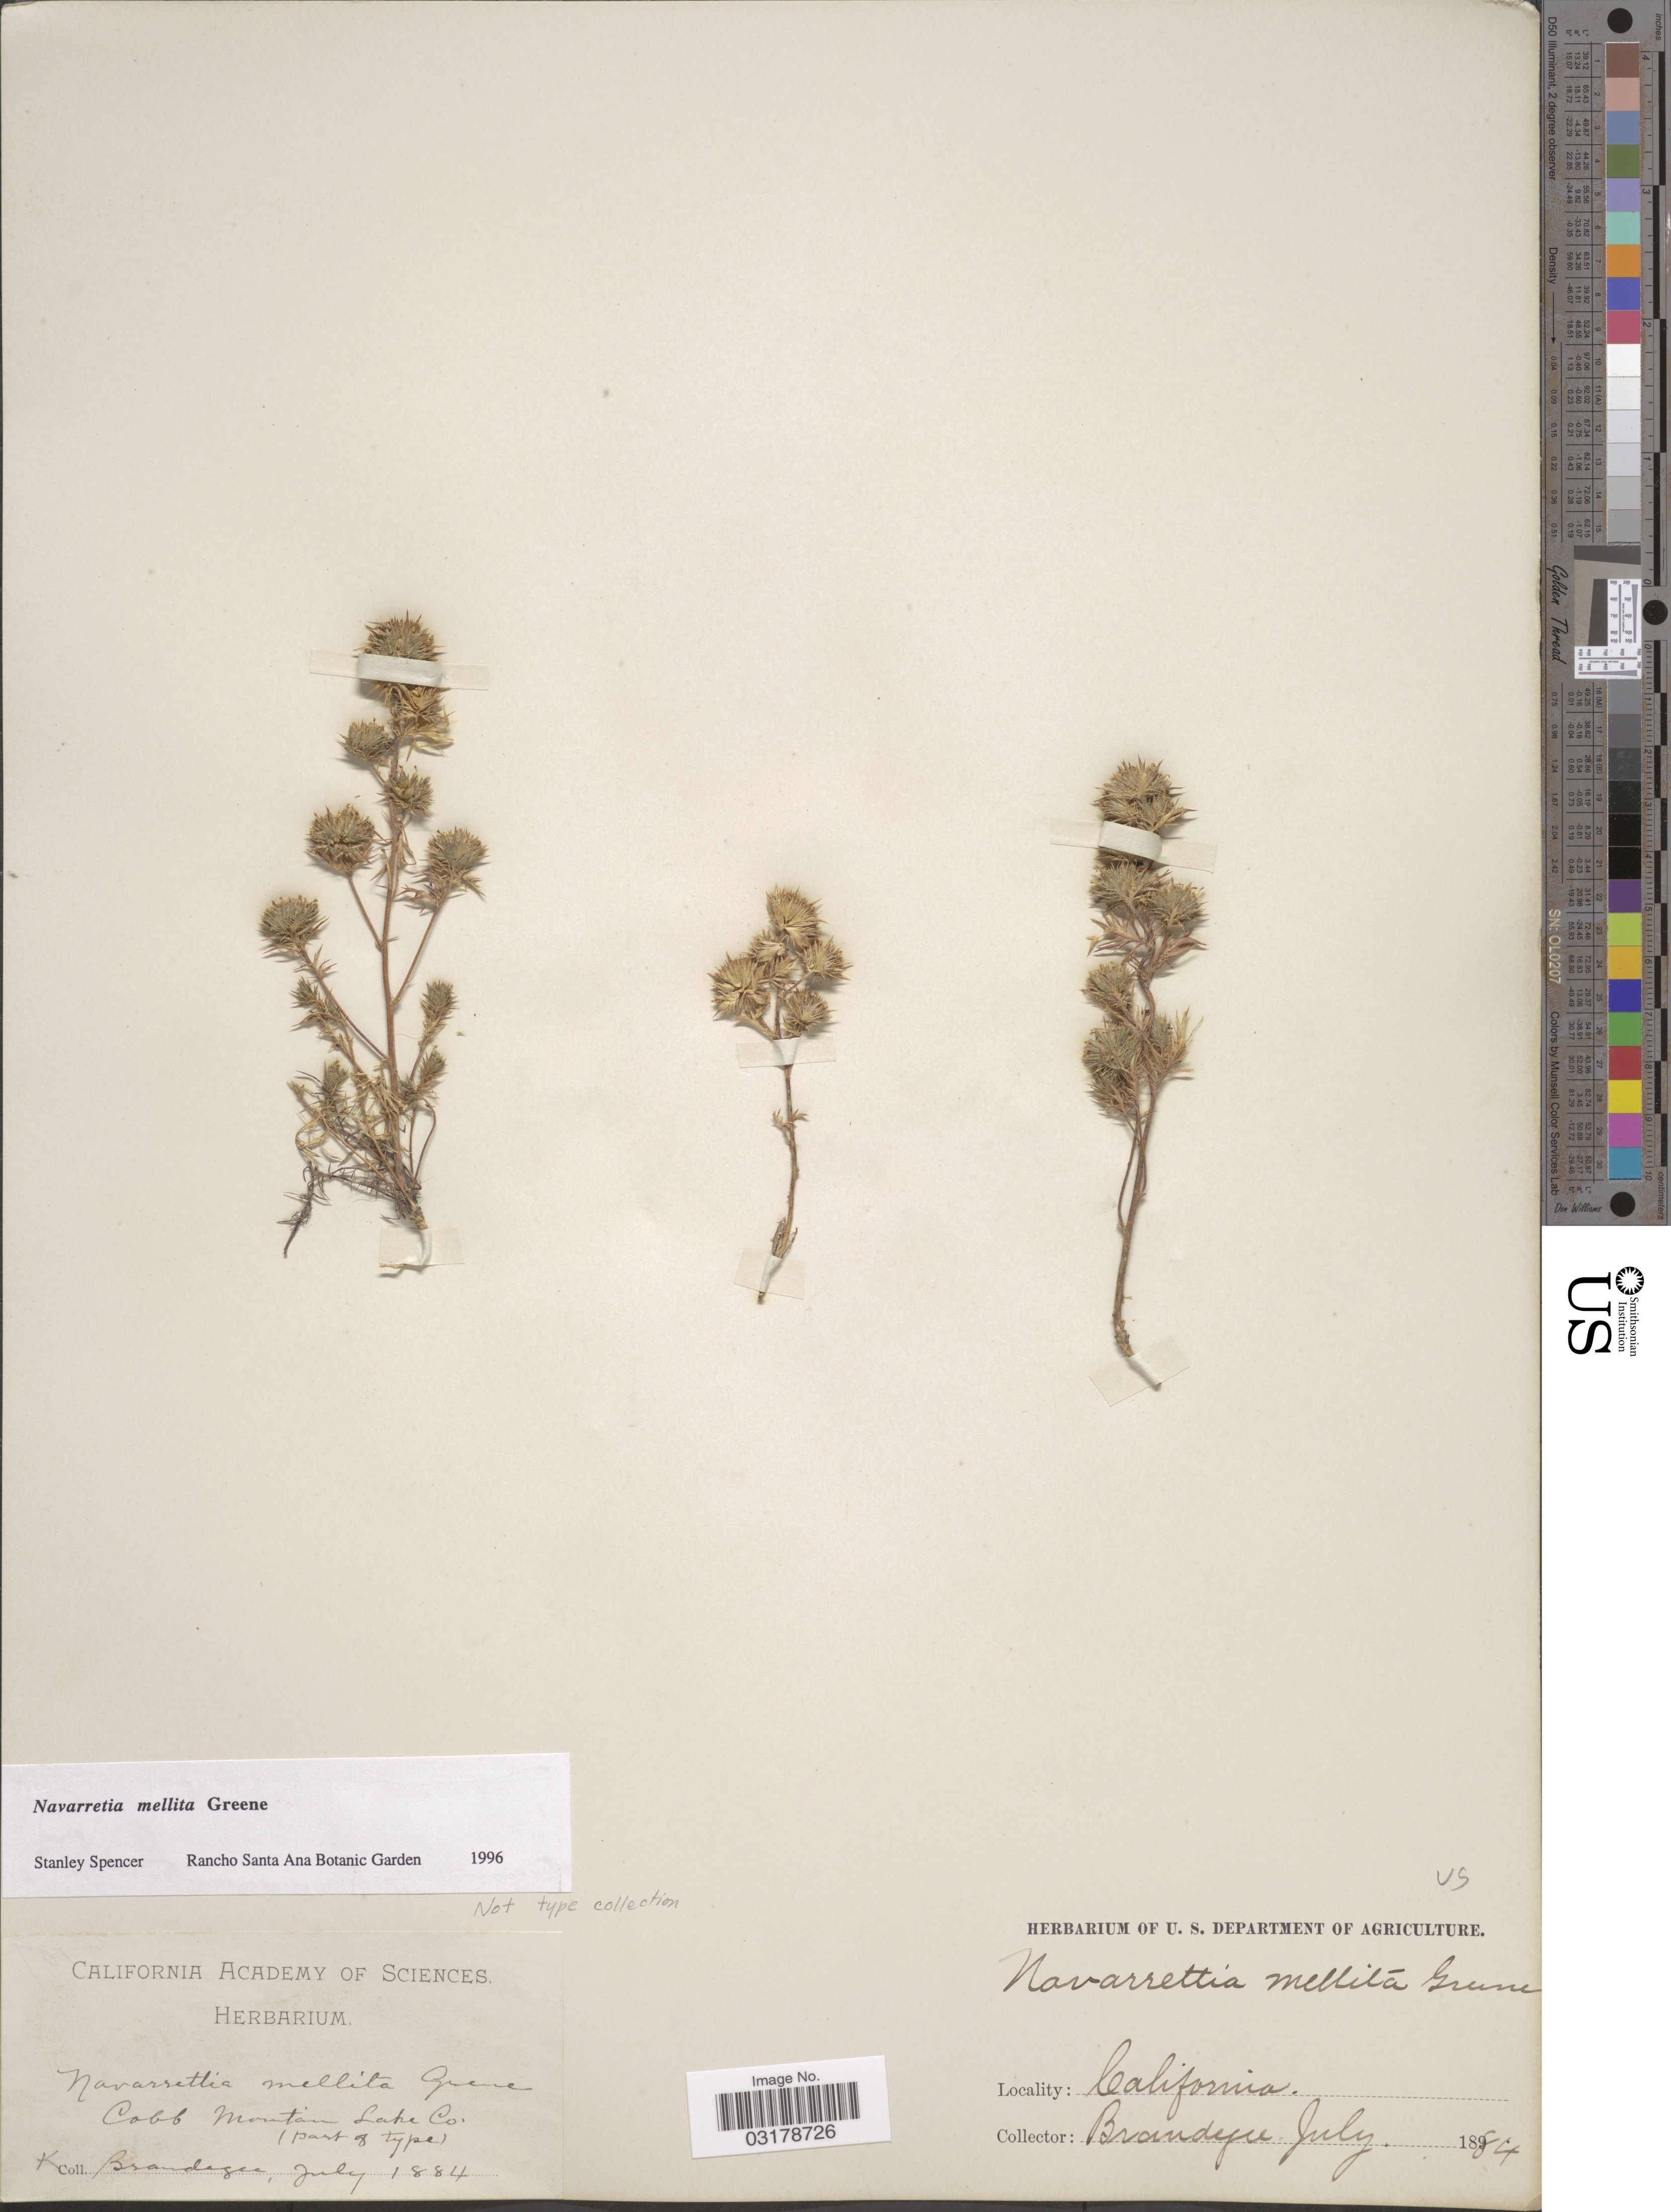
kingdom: Plantae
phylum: Tracheophyta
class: Magnoliopsida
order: Ericales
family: Polemoniaceae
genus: Navarretia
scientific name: Navarretia mellita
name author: Greene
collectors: -- Brandegee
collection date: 1884-07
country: United States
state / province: California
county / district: Lake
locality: Cobb Mountain, Lake Co.